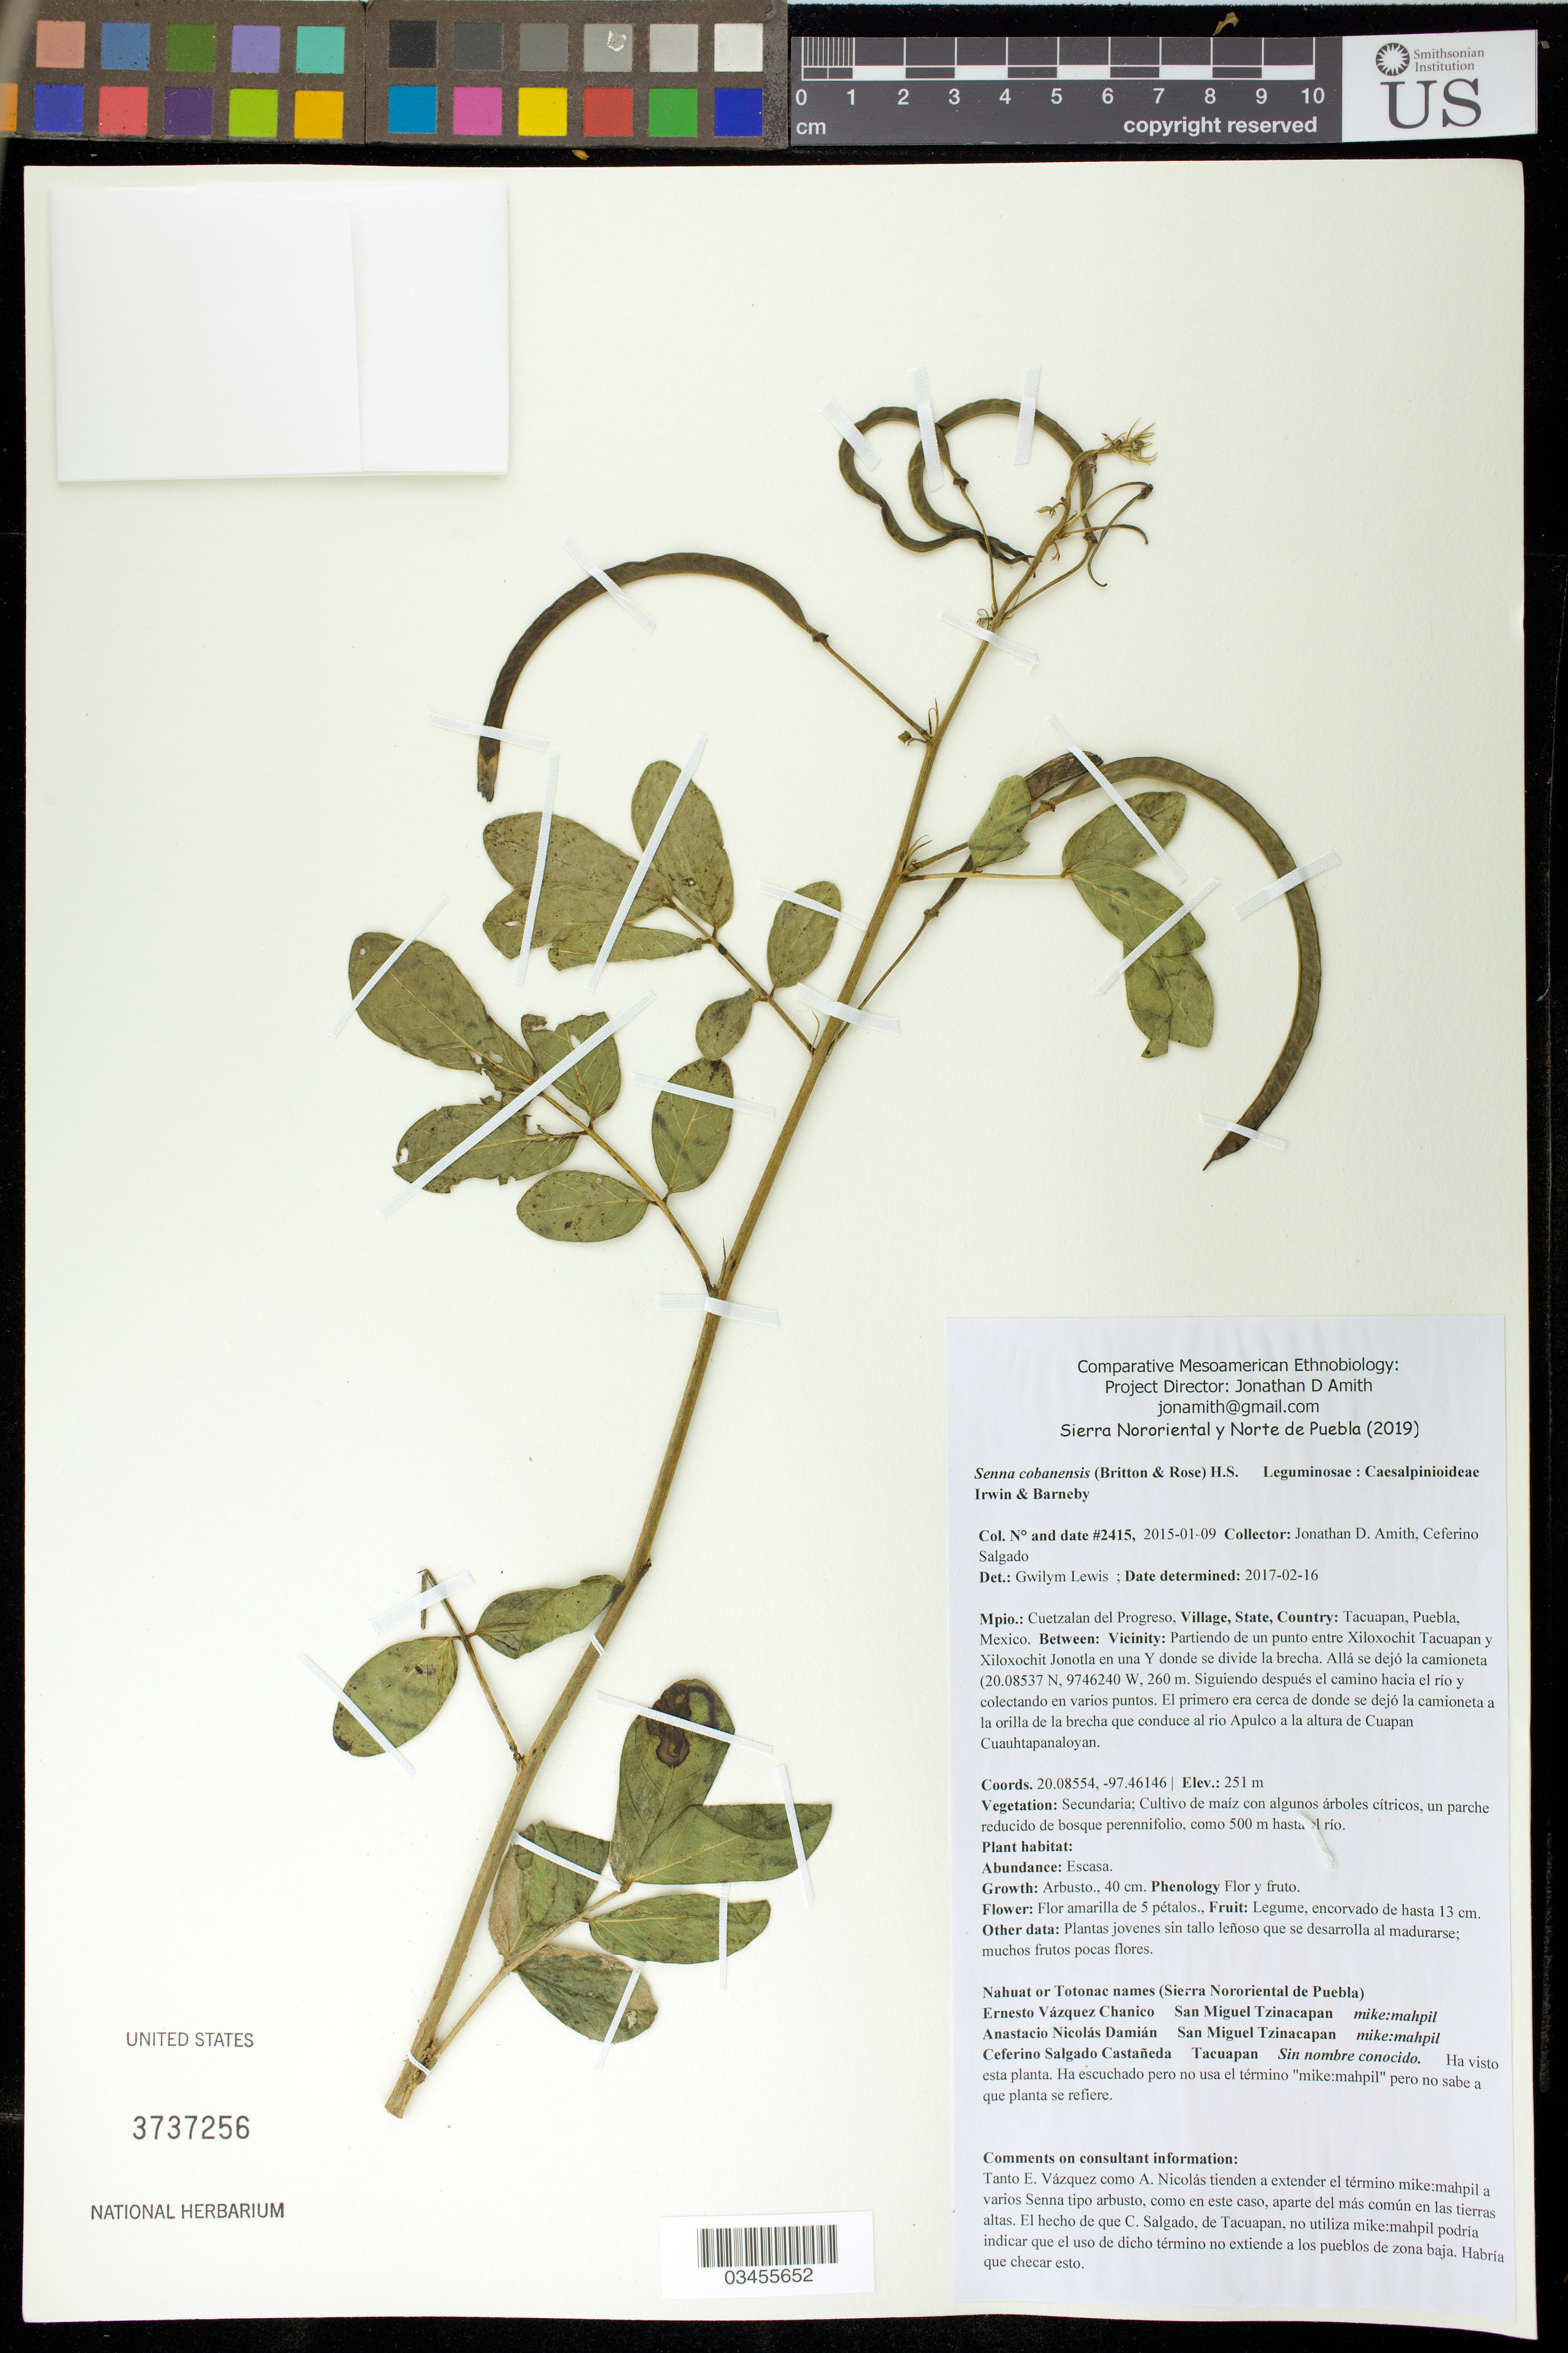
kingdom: Plantae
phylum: Tracheophyta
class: Magnoliopsida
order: Fabales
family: Fabaceae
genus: Senna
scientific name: Senna cobanensis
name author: (Britton) H.S. Irwin & Barneby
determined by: Lewis, G.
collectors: J. D. Amith & C. Salgado Castañeda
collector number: JDA_02415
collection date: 2015-01-09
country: México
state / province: Puebla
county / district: Cuetzalan del Progreso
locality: PUEBLO: Tacuapan; LOCALIDAD EXACTA: Partiendo de un punto entre Xiloxochit Tacuapan y Xiloxochit Jonotla en una Y donde se divide la brecha. Siguiendo después el camino hacia el río y colectando en varios puntos. El primero era cerca de donde se dejó la c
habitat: VEGETACIÓN y HABITAT: Cultivo de maíz con algunos árboles cítricos, un parche reducido de bosque perennifolio, como 500 m hasta el río.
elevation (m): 251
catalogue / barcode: US 3737256